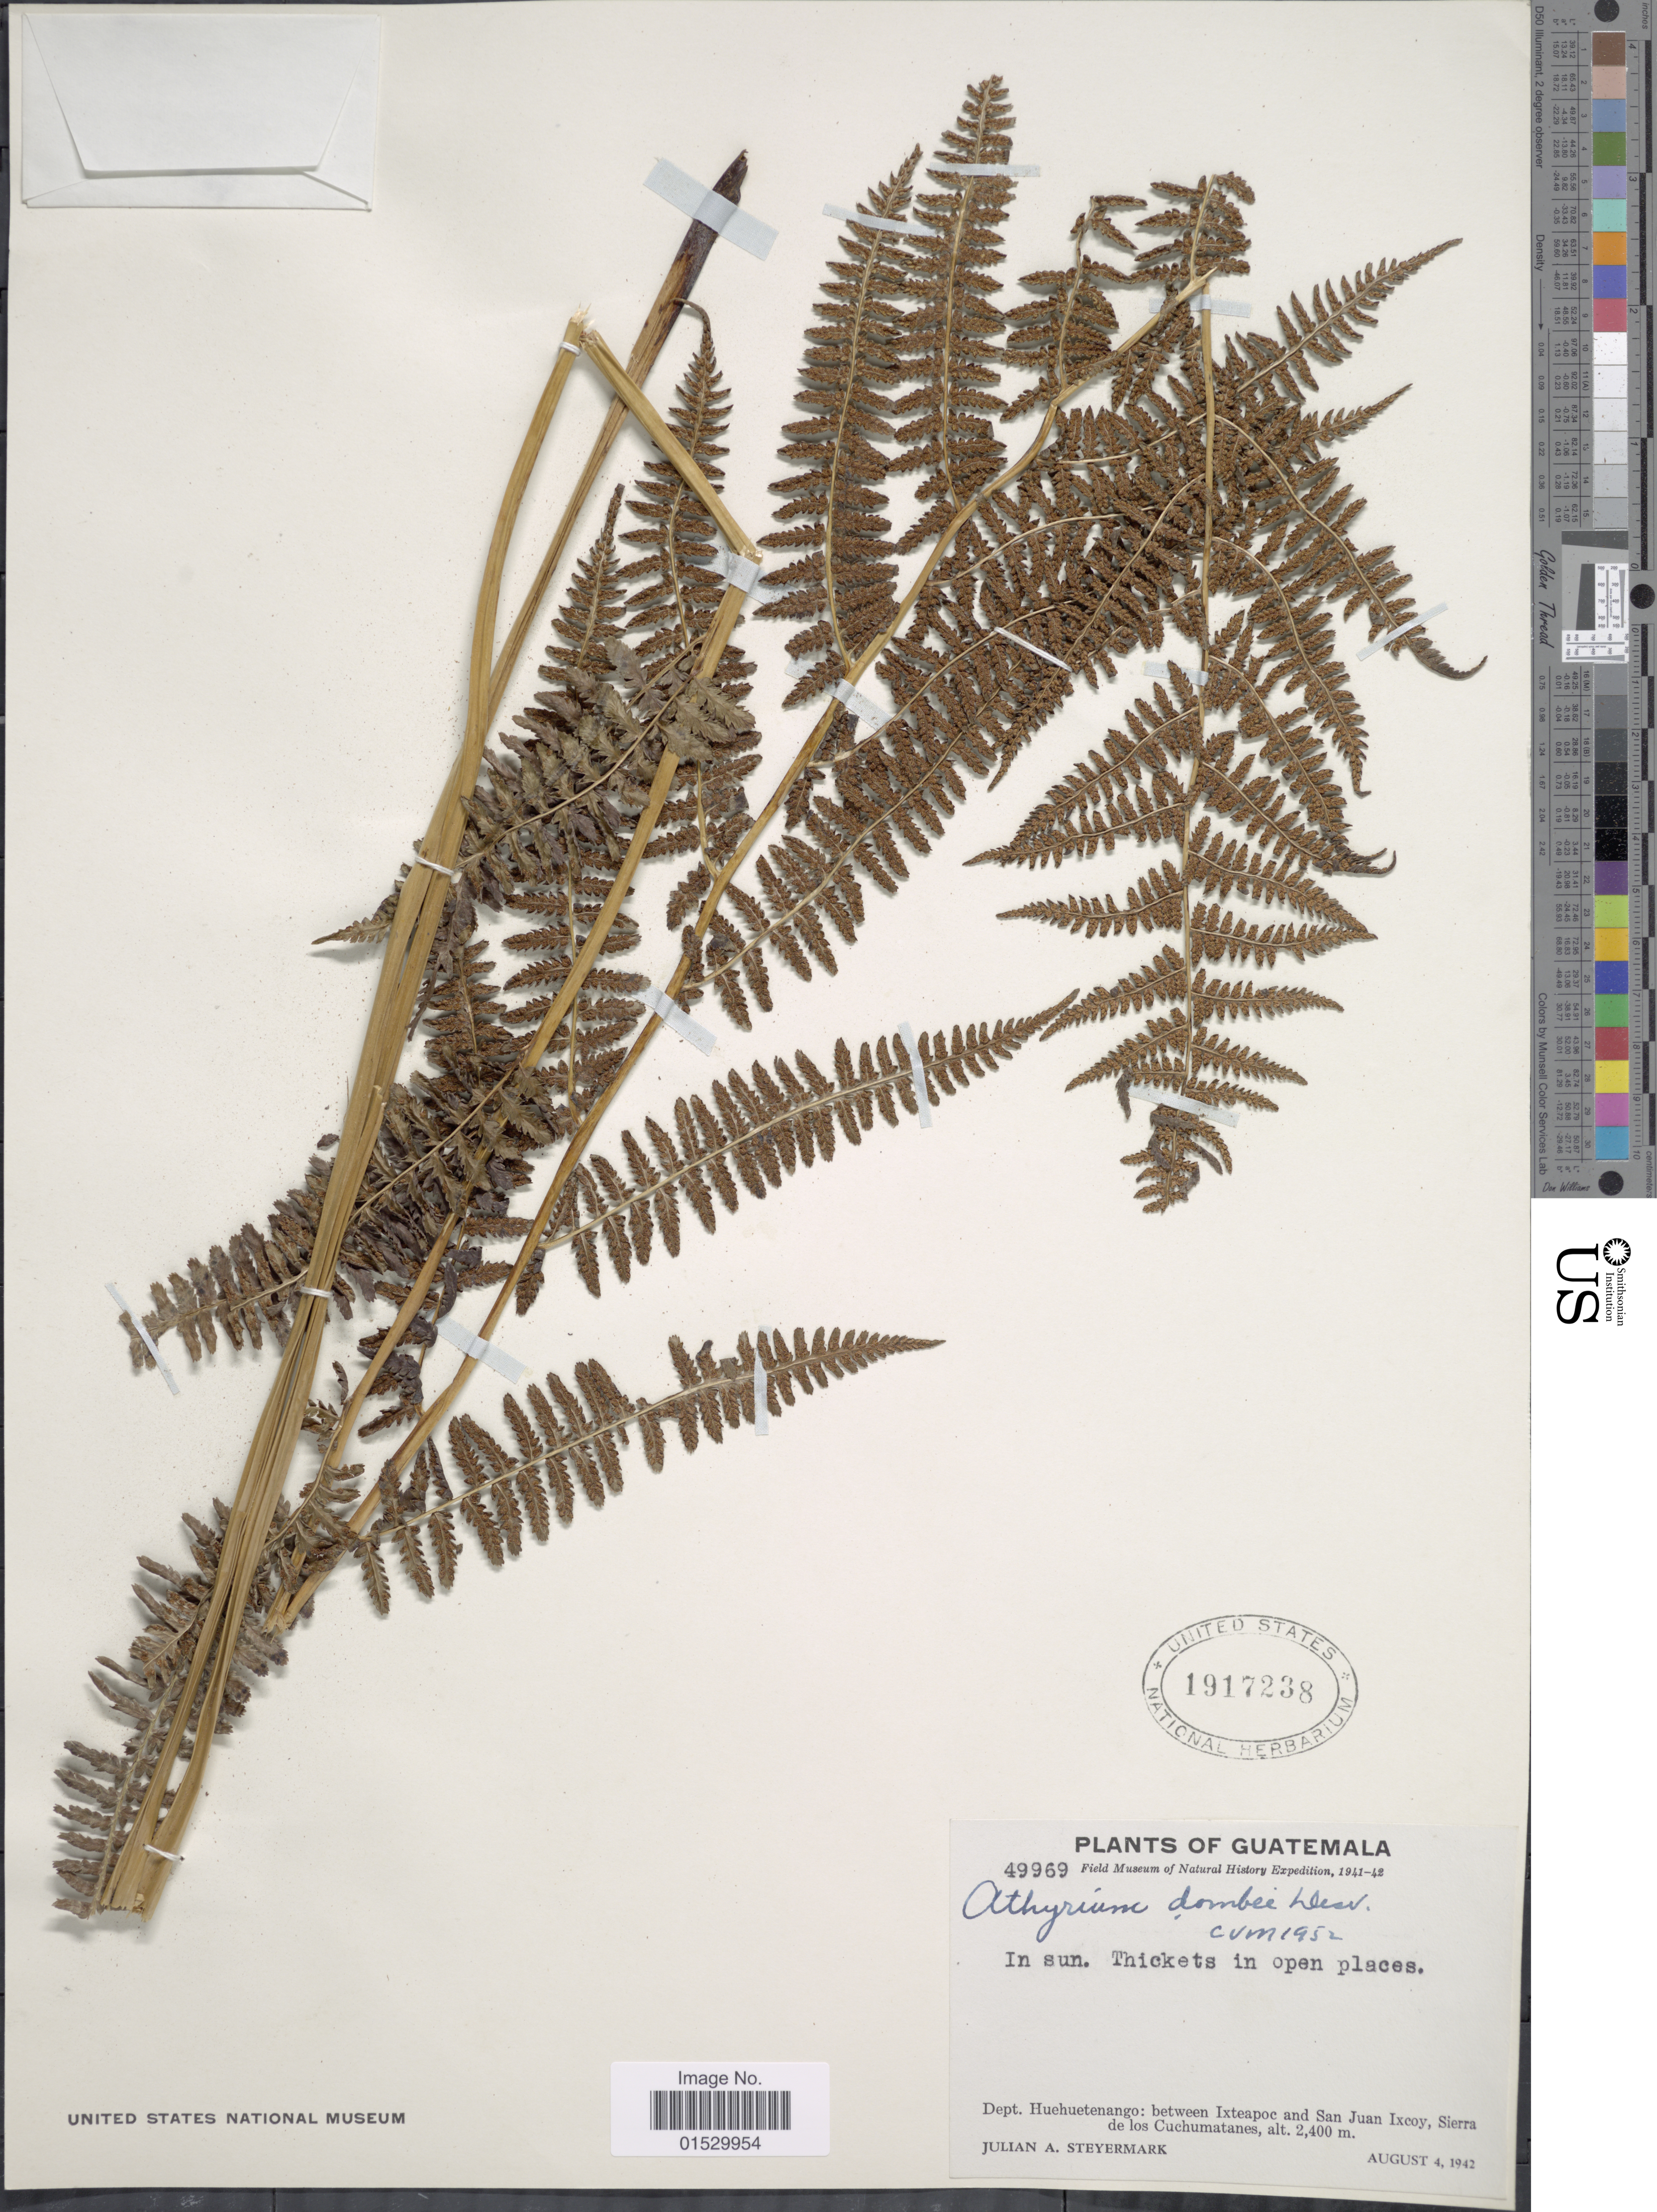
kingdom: Plantae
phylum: Tracheophyta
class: Polypodiopsida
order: Polypodiales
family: Athyriaceae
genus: Athyrium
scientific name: Athyrium bourgeaui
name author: E. Fourn.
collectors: J. Steyermark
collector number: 49969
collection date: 1942-08-04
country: Guatemala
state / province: Huehuetenango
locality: Between Ixteapoc and San Juan Ixcoy, Sierra de los Cuchumatanes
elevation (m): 2400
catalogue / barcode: US 1917238